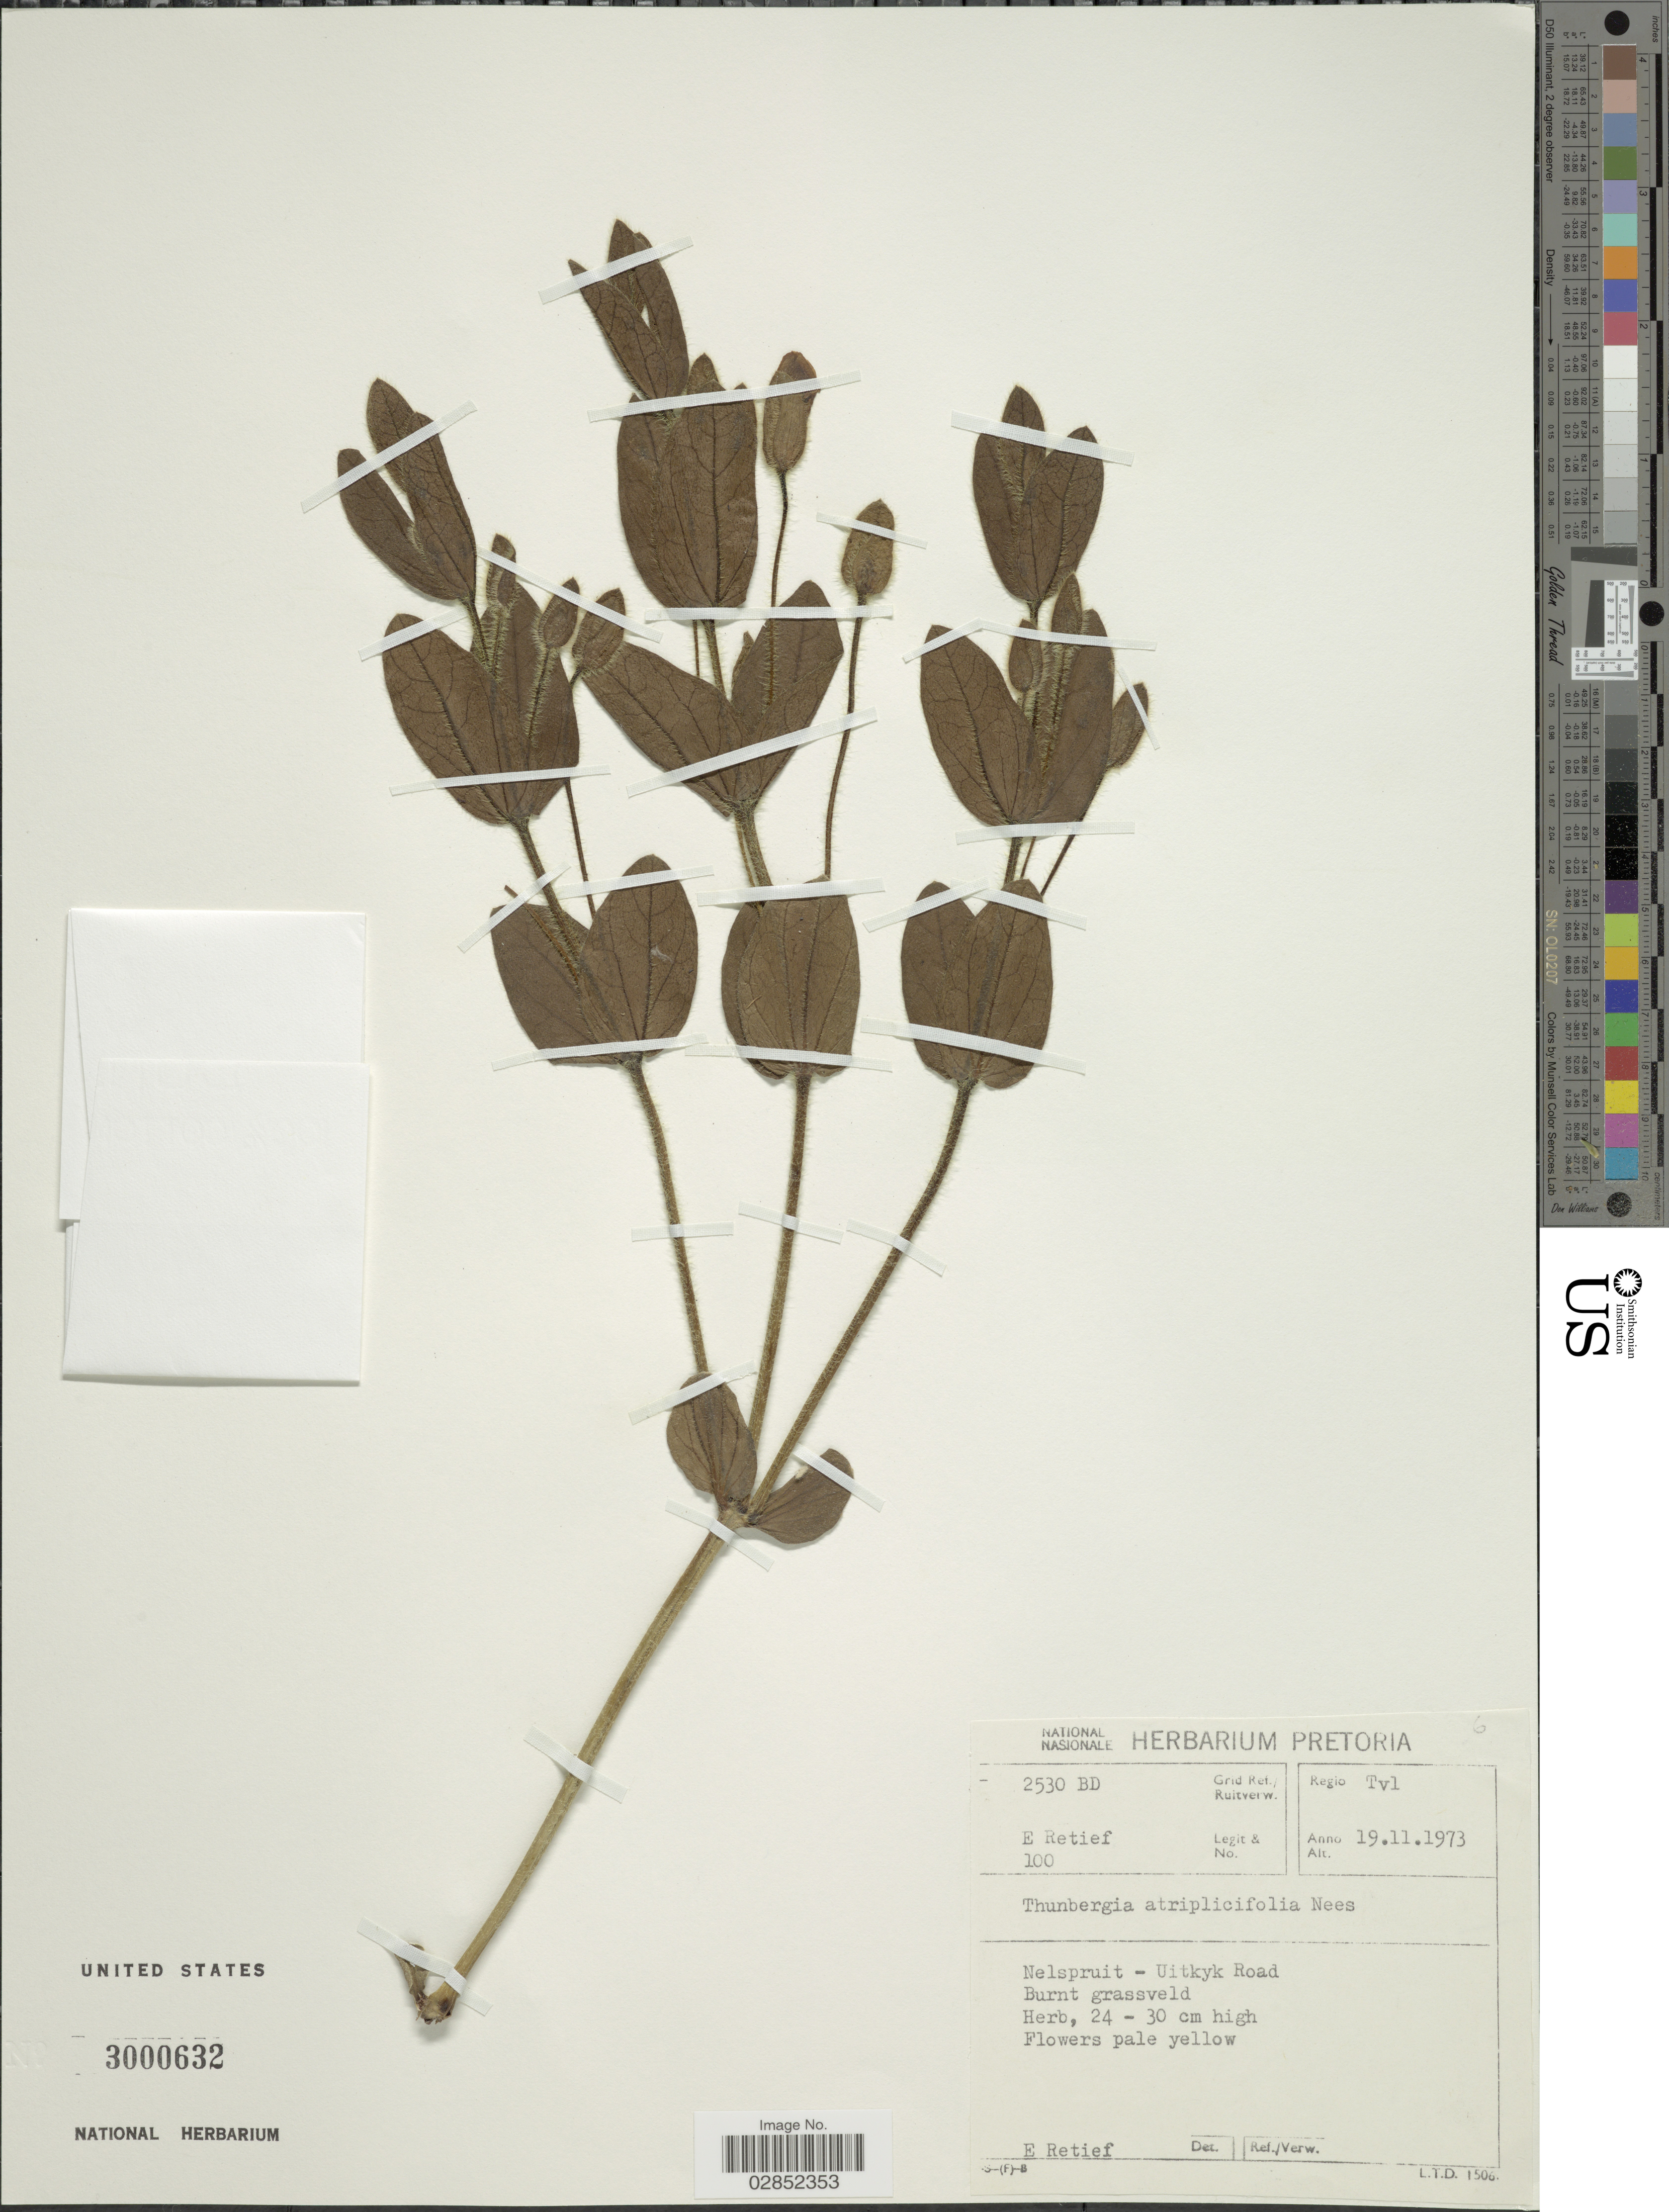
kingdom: Plantae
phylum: Tracheophyta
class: Magnoliopsida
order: Lamiales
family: Acanthaceae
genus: Thunbergia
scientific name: Thunbergia atriplicifolia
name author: E. Mey. ex Nees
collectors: E. Retief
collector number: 100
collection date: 1973-11-19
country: South Africa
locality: Regio Tvl, Nelspruit - Uitkyk Road, Burnt grassveld, Grid Ref./ Ruitverw. 2530 BD.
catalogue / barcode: US 3000632